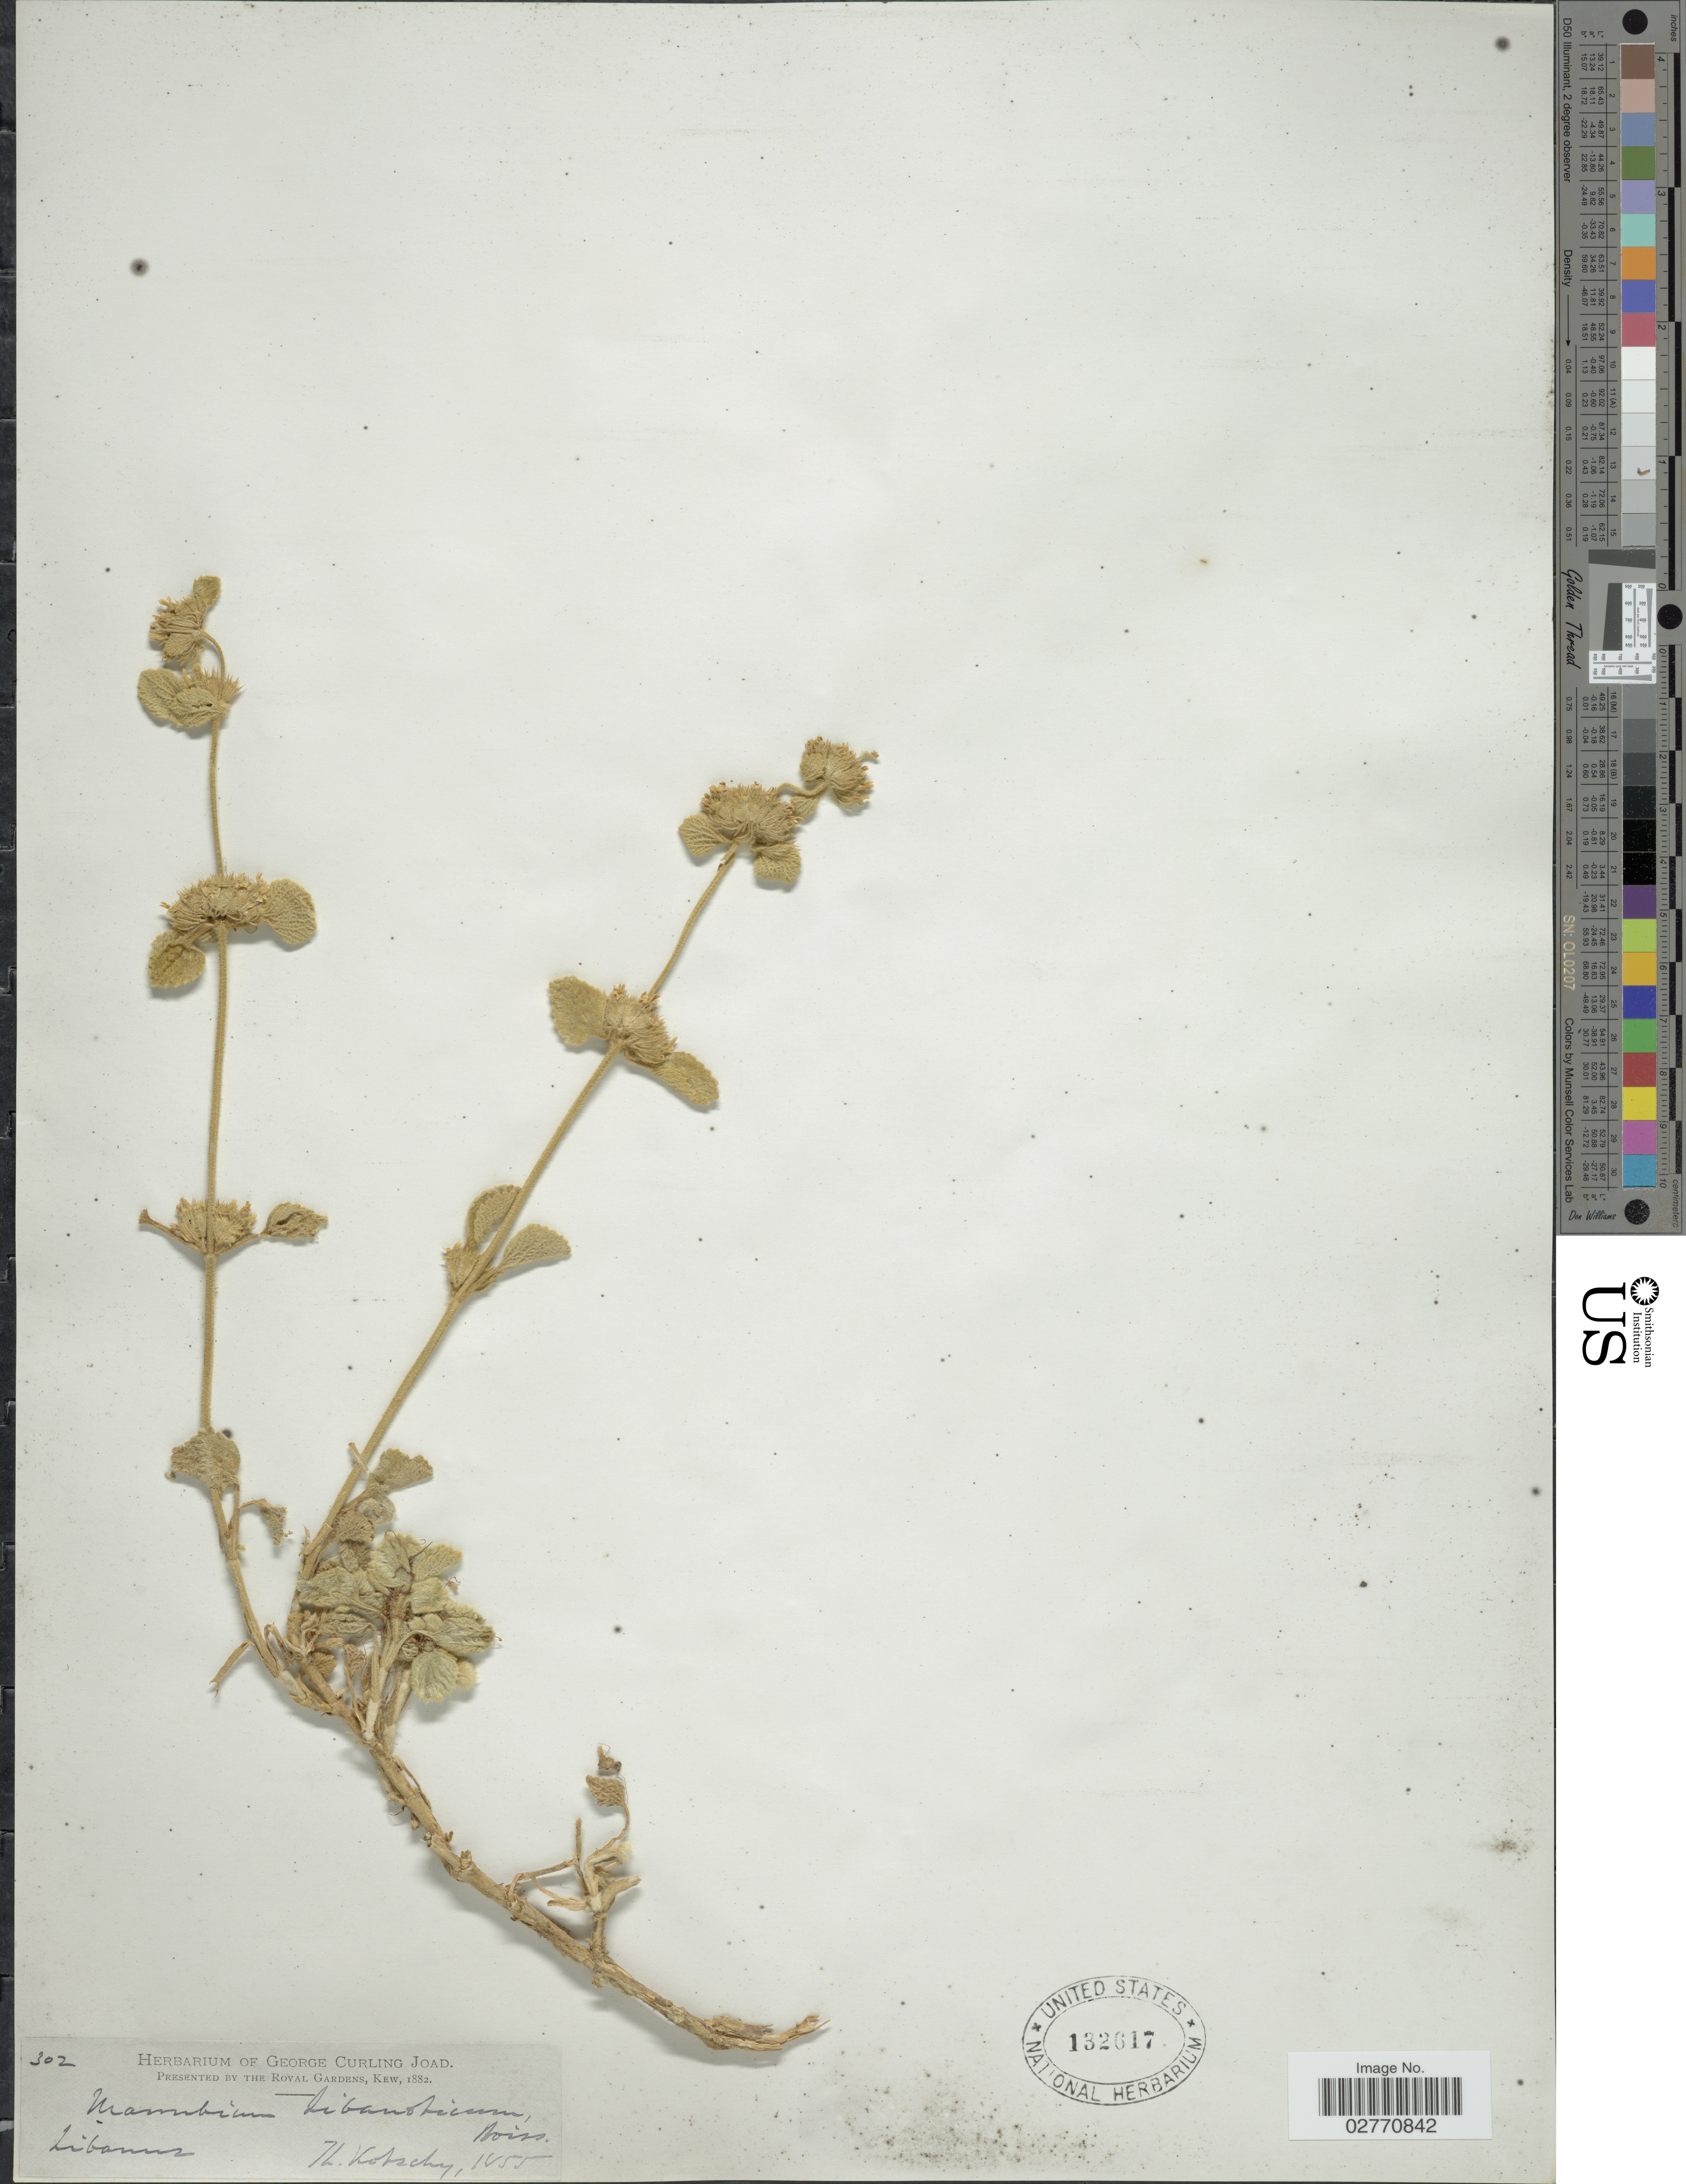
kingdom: Plantae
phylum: Tracheophyta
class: Magnoliopsida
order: Lamiales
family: Lamiaceae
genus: Marrubium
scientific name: Marrubium libanoticum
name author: Boiss.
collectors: K. G. Kotschy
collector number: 302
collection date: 1855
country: Lebanon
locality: Libanon.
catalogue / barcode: US 132617